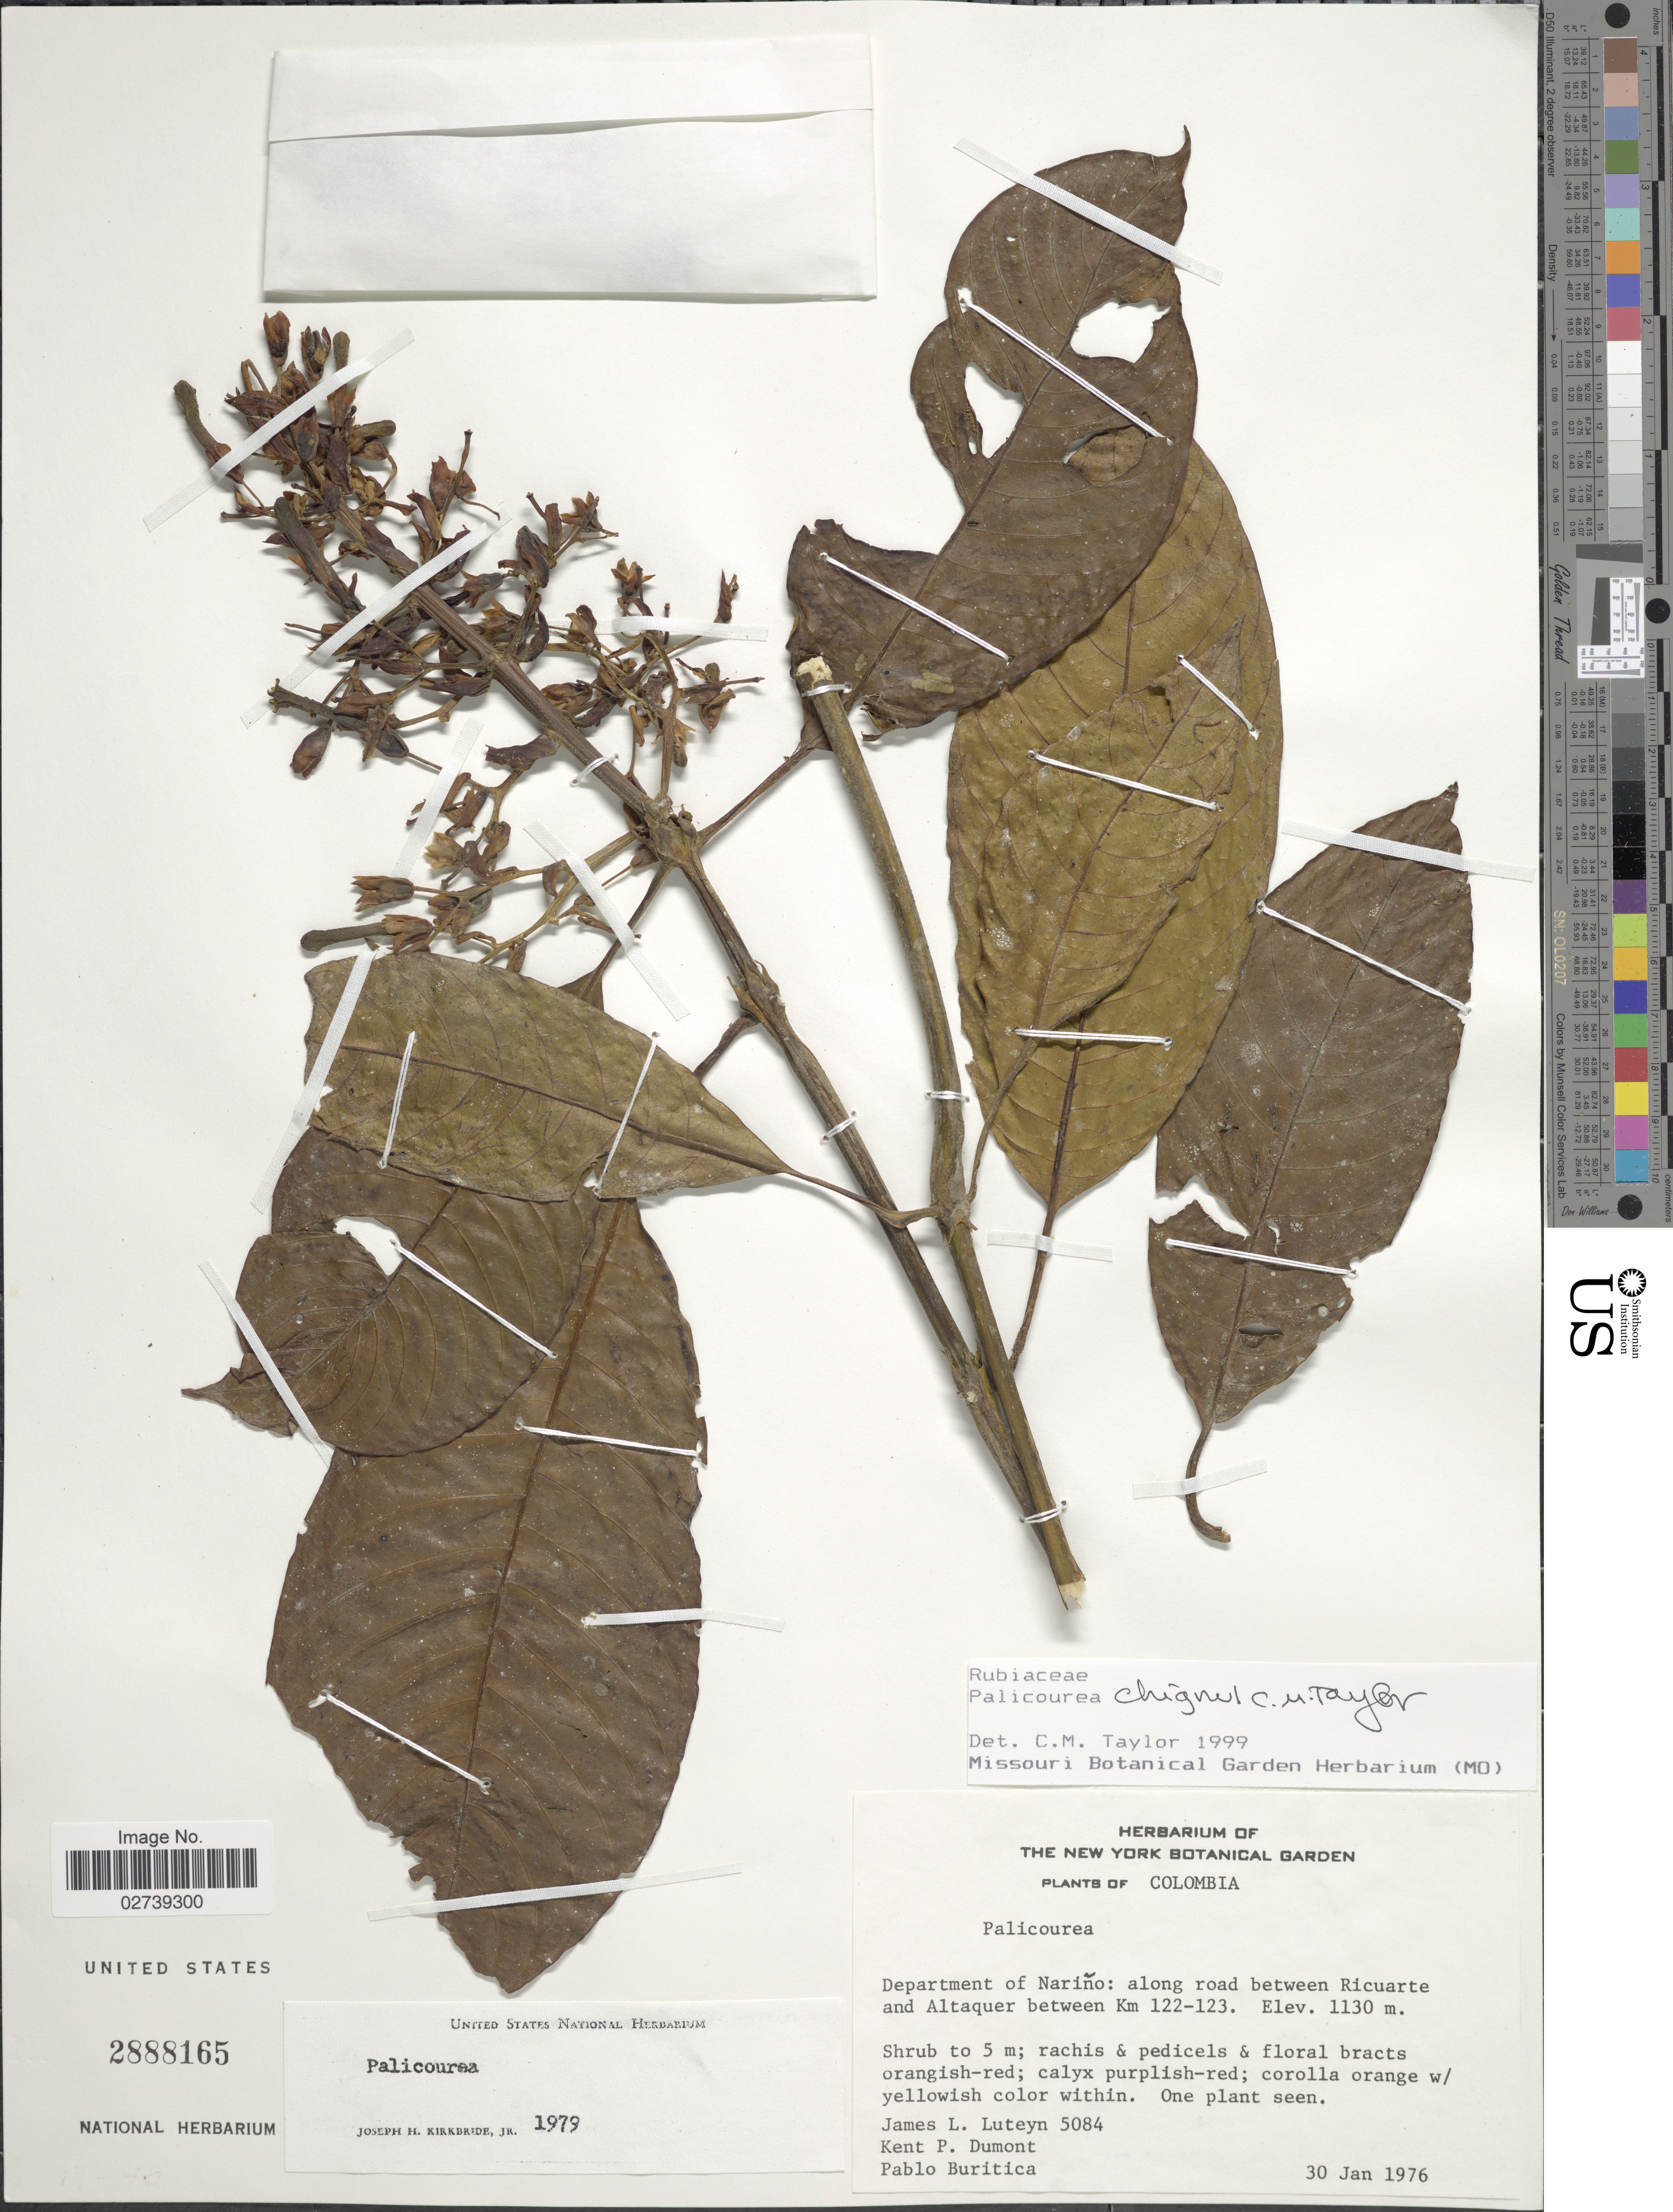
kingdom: Plantae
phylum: Tracheophyta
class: Magnoliopsida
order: Gentianales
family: Rubiaceae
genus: Palicourea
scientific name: Palicourea chignul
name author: C.M. Taylor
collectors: J. L. Luteyn, K. P. Dumont & P. Buritica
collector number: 5084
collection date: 1976-01-30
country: Colombia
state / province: Nariño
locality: Along road between Ricuarte and Altaquer between Km 122-123.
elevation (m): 1130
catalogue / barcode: US 2888165